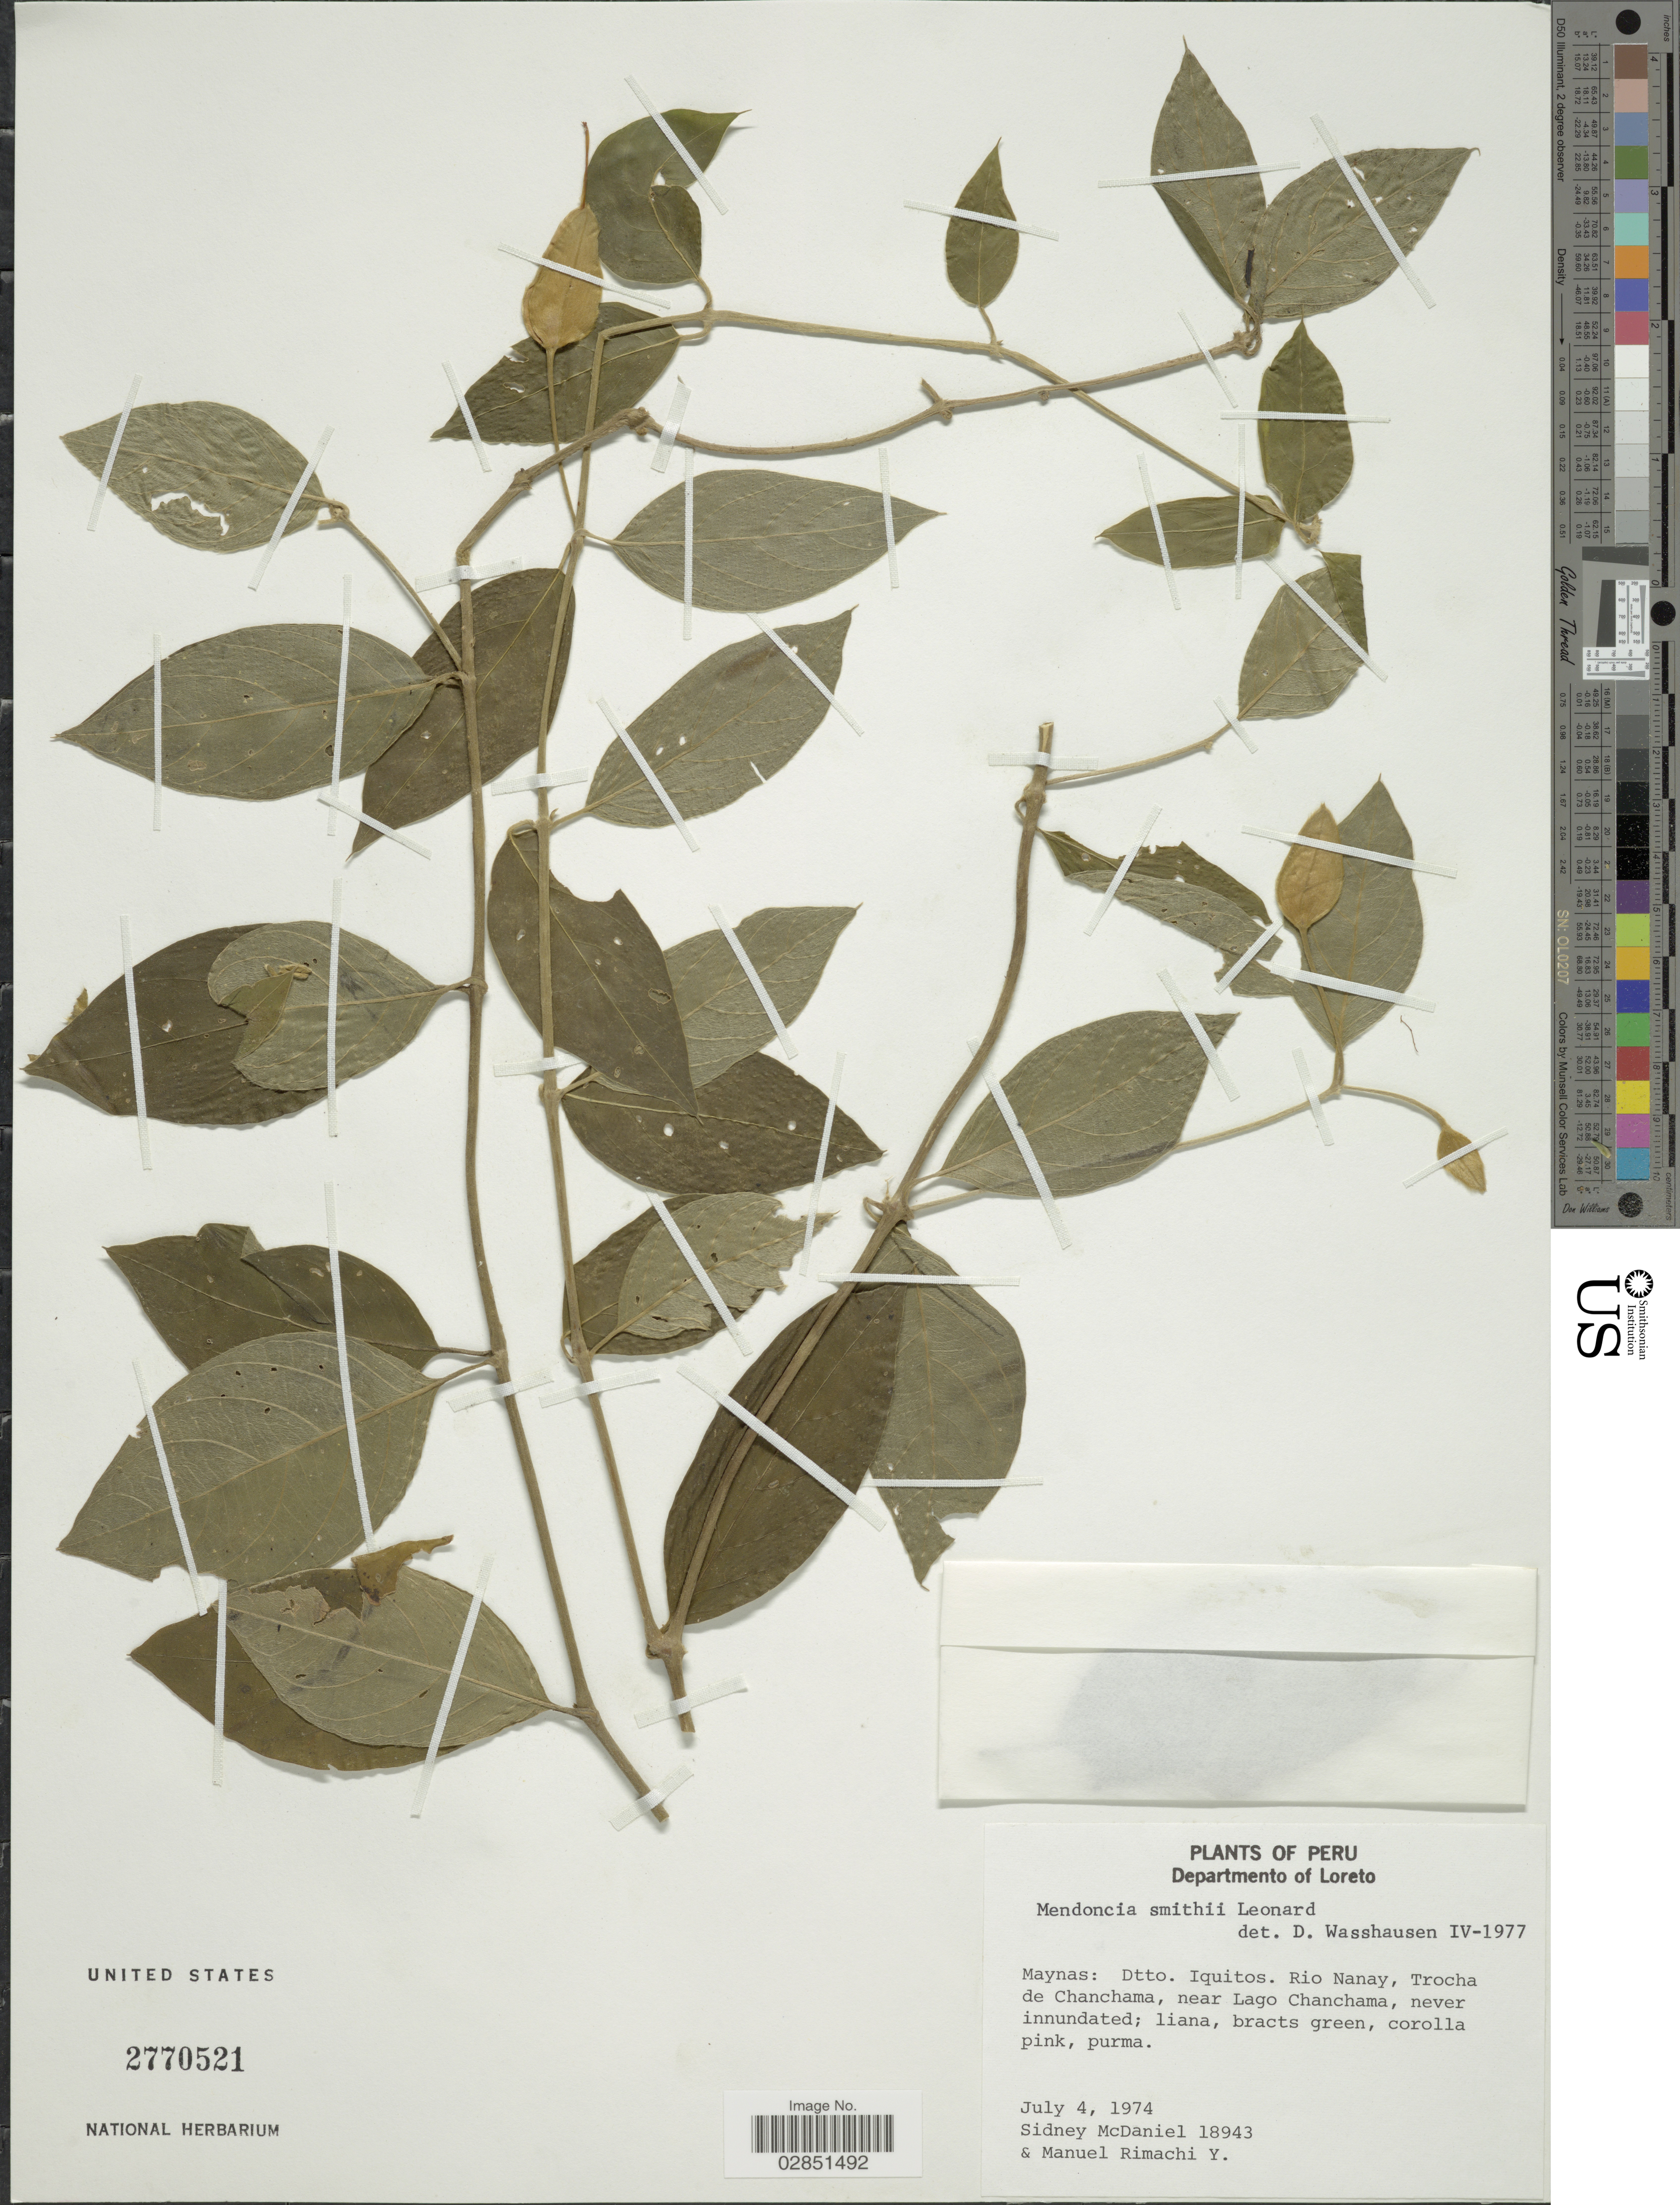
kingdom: Plantae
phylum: Tracheophyta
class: Magnoliopsida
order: Lamiales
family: Acanthaceae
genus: Mendoncia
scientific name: Mendoncia smithii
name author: Leonard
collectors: S. McDaniel & M. Rimachi Y.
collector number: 18943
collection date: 1974-07-04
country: Peru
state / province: Loreto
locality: Departmento of Loreto. Maynas: Dtto. Iquitos. Rio Nanay, Trocha de Chanchama, near Lago Chanchama.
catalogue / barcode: US 2770521